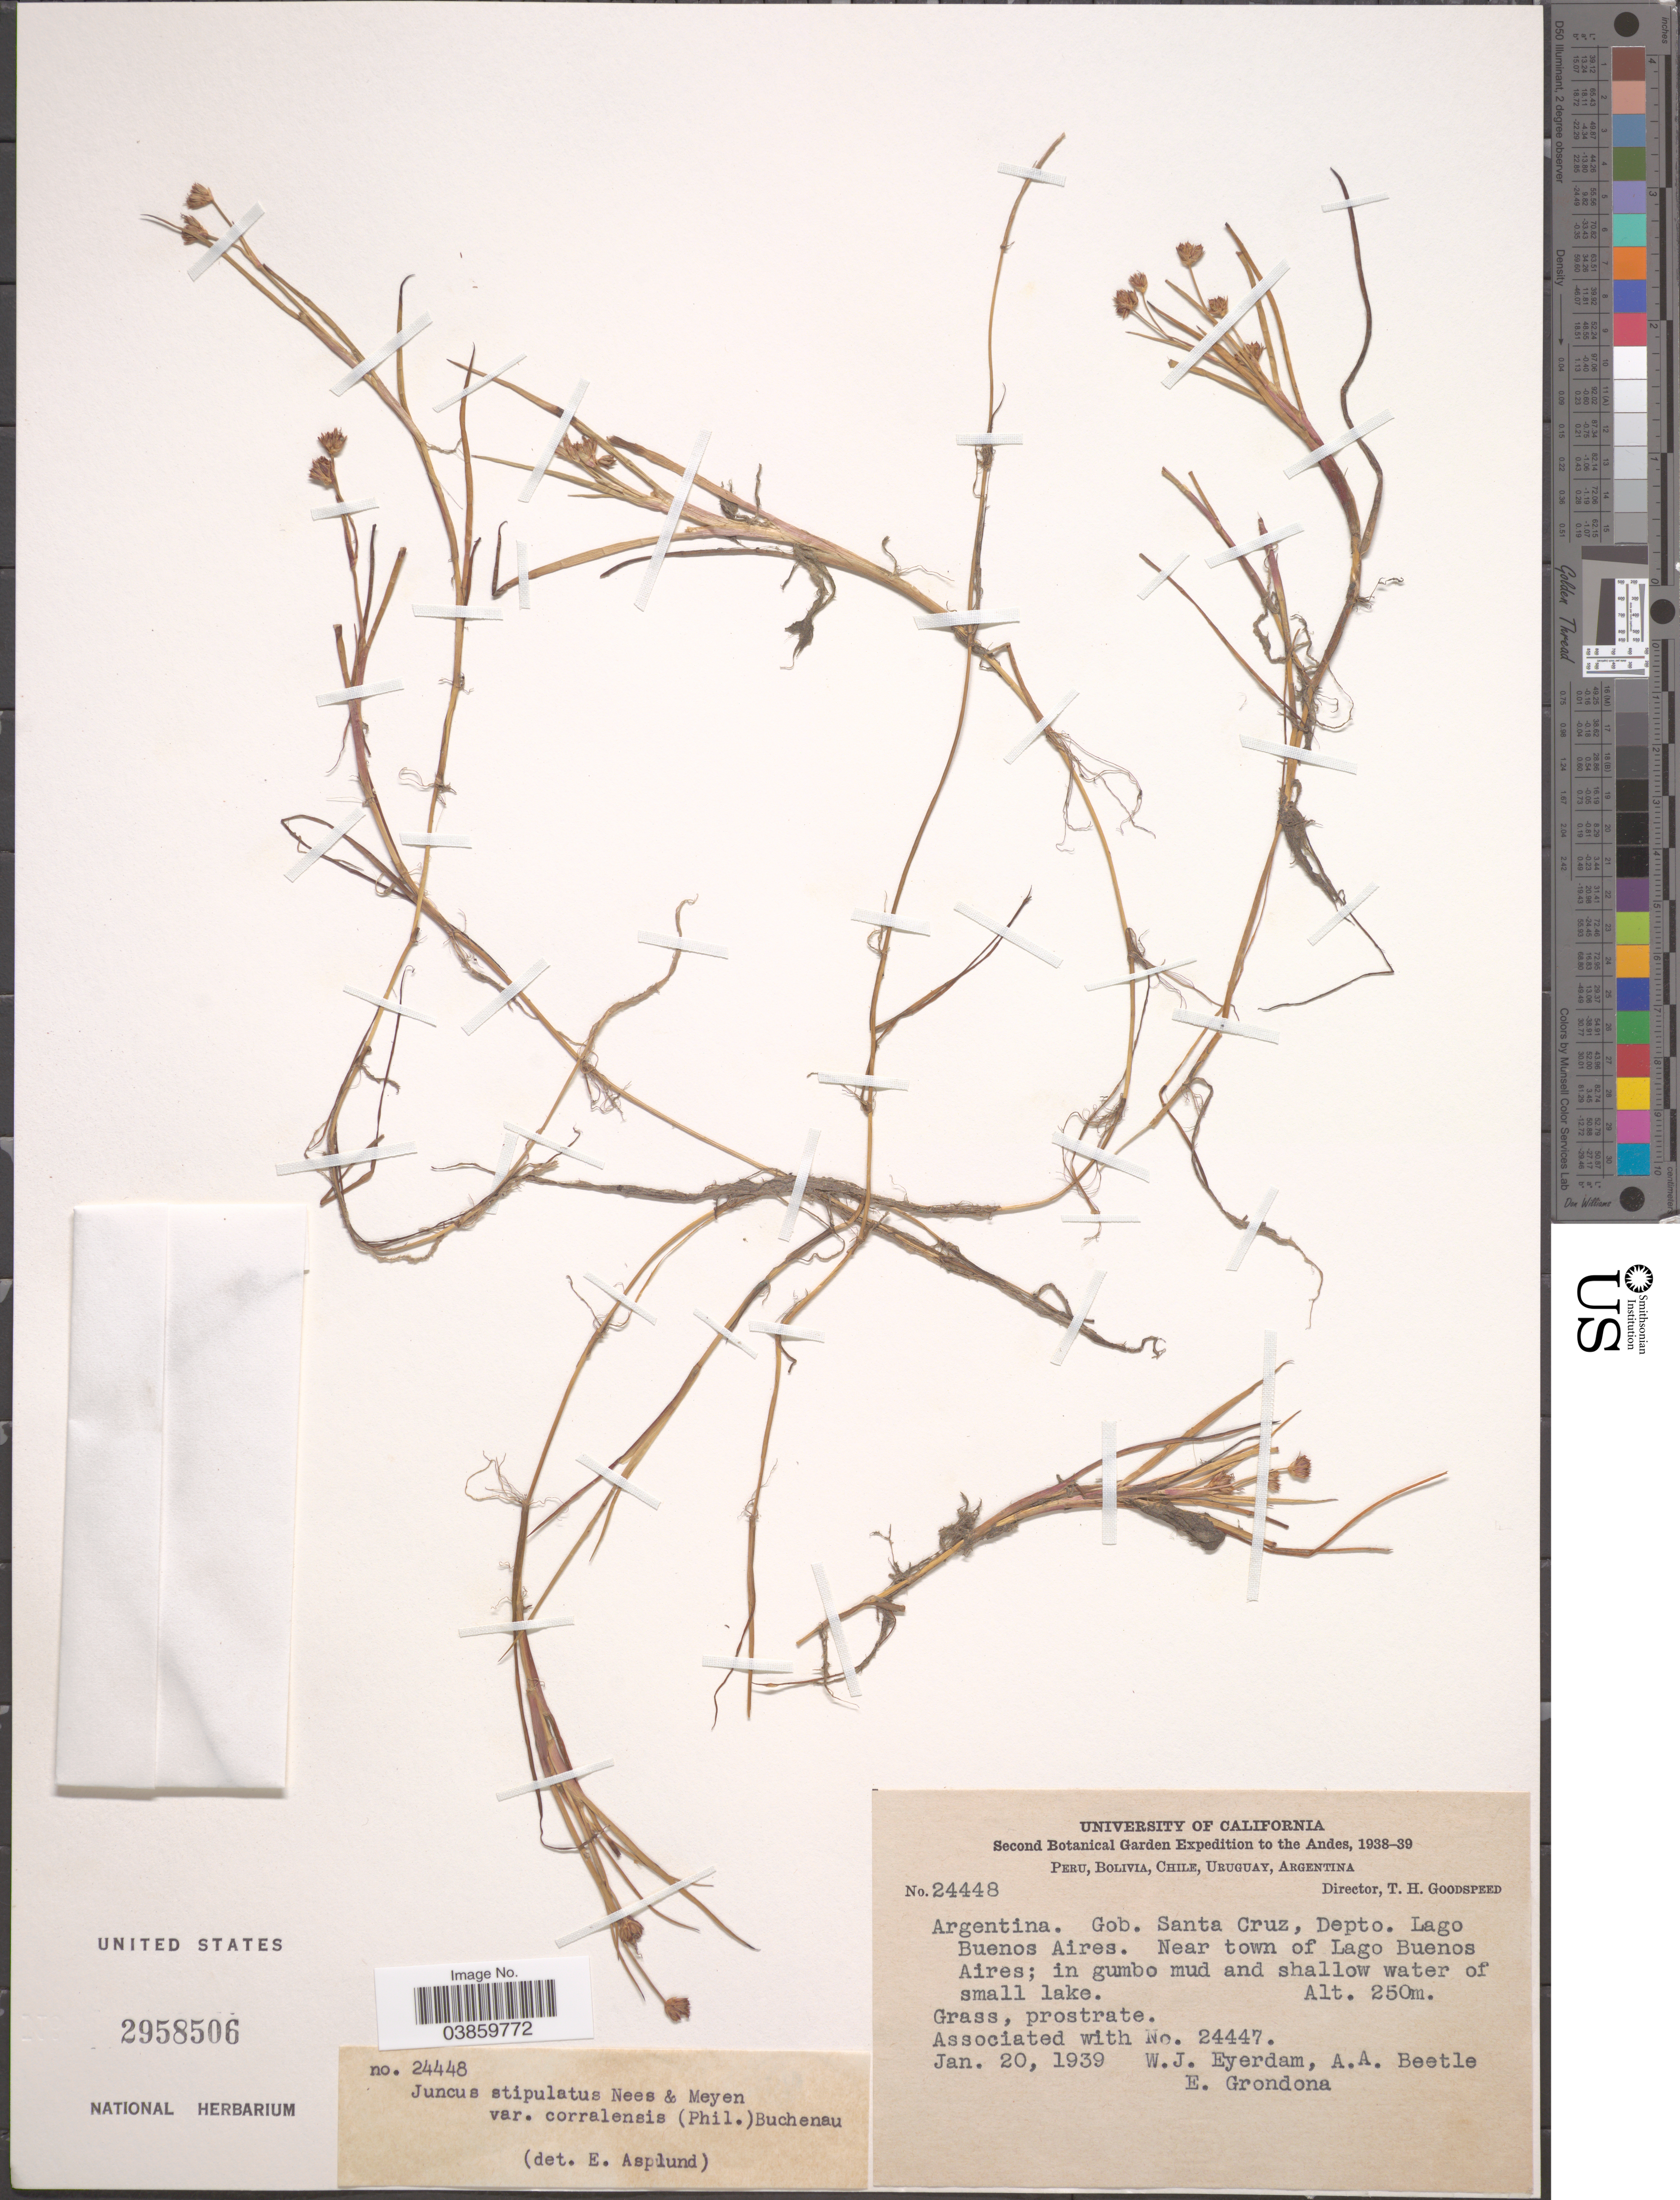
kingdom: Plantae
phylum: Tracheophyta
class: Liliopsida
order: Poales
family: Juncaceae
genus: Juncus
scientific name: Juncus stipulatus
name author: Nees & Meyen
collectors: W. J. Eyerdam, A. A. Beetle & E. Grondona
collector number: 24448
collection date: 1939-01-20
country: Argentina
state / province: Santa Cruz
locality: The Andes. Gob. Santa Cruz, Depto. Lago Buenos Aires. Near town of Lago Buenos Aires.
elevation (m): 250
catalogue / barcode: US 2958506